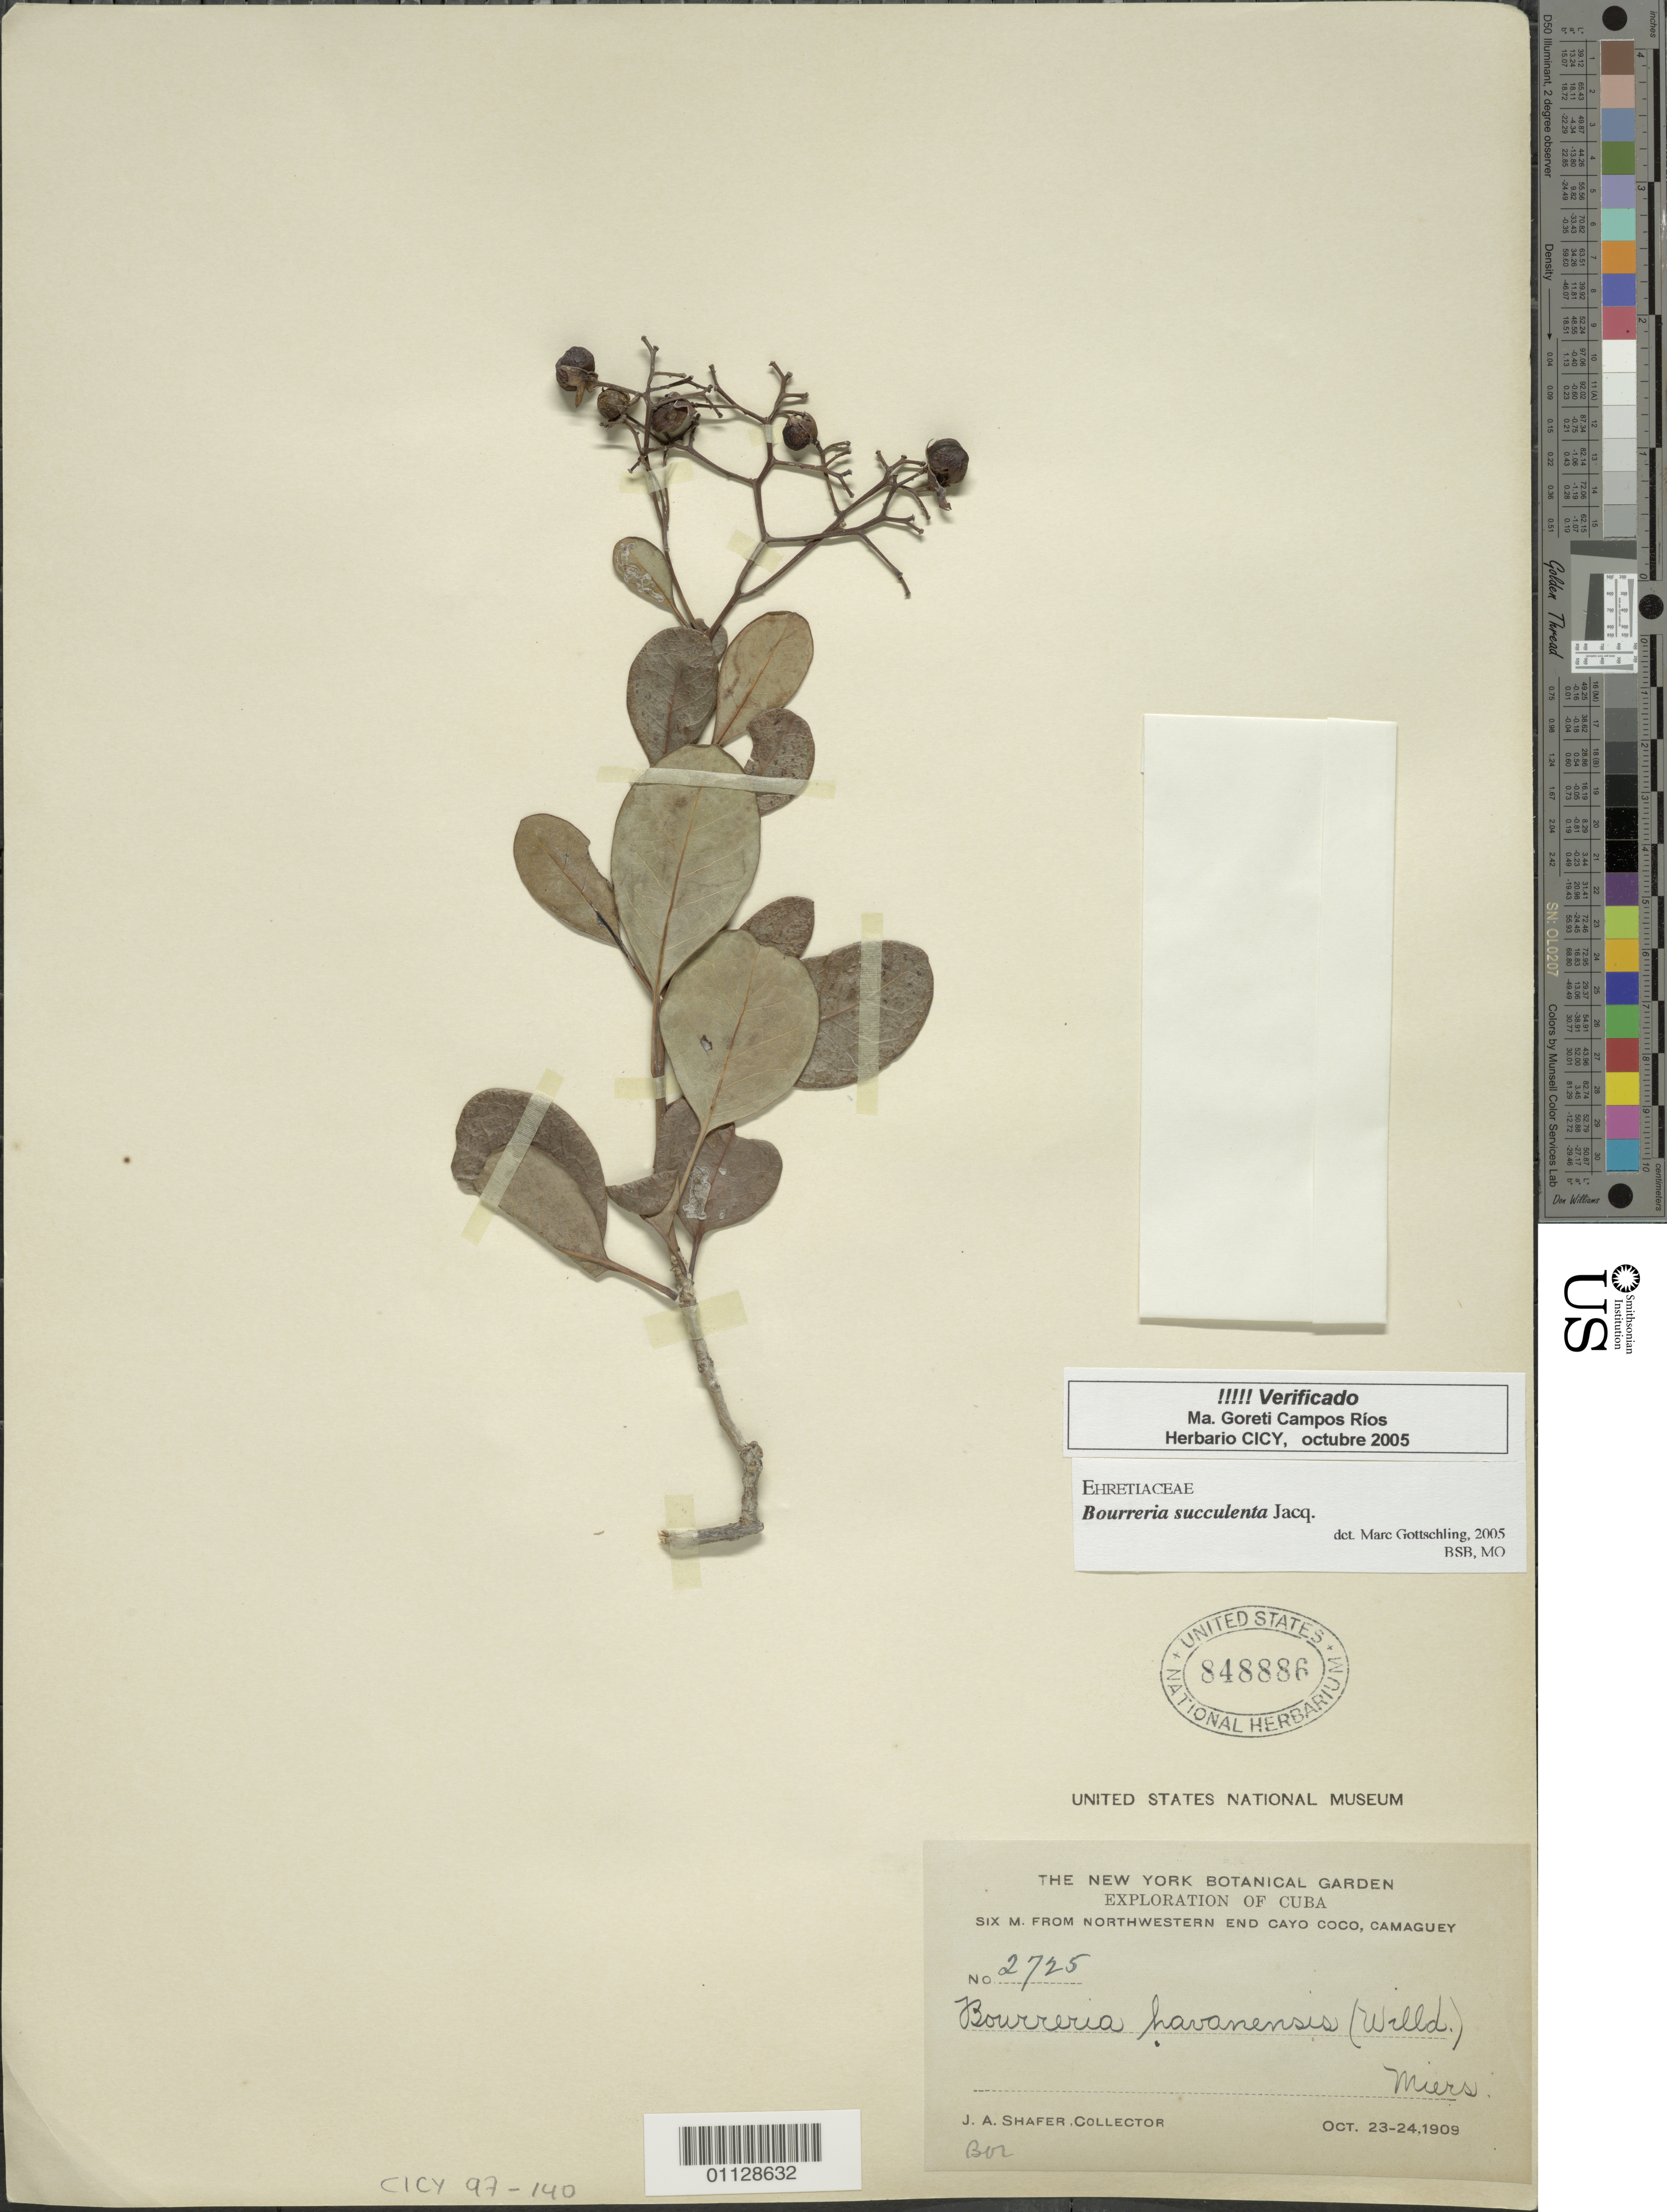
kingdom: Plantae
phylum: Tracheophyta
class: Magnoliopsida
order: Boraginales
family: Ehretiaceae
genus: Bourreria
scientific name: Bourreria succulenta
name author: Jacq.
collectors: J. A. Shafer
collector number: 2725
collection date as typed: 23 Oct 1909 and 24 Oct 1909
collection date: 1909-10-23,1909-10-24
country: Cuba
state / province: Camagüey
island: Cuba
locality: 6 mi from NW end Cayo Coco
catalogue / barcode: US 848886